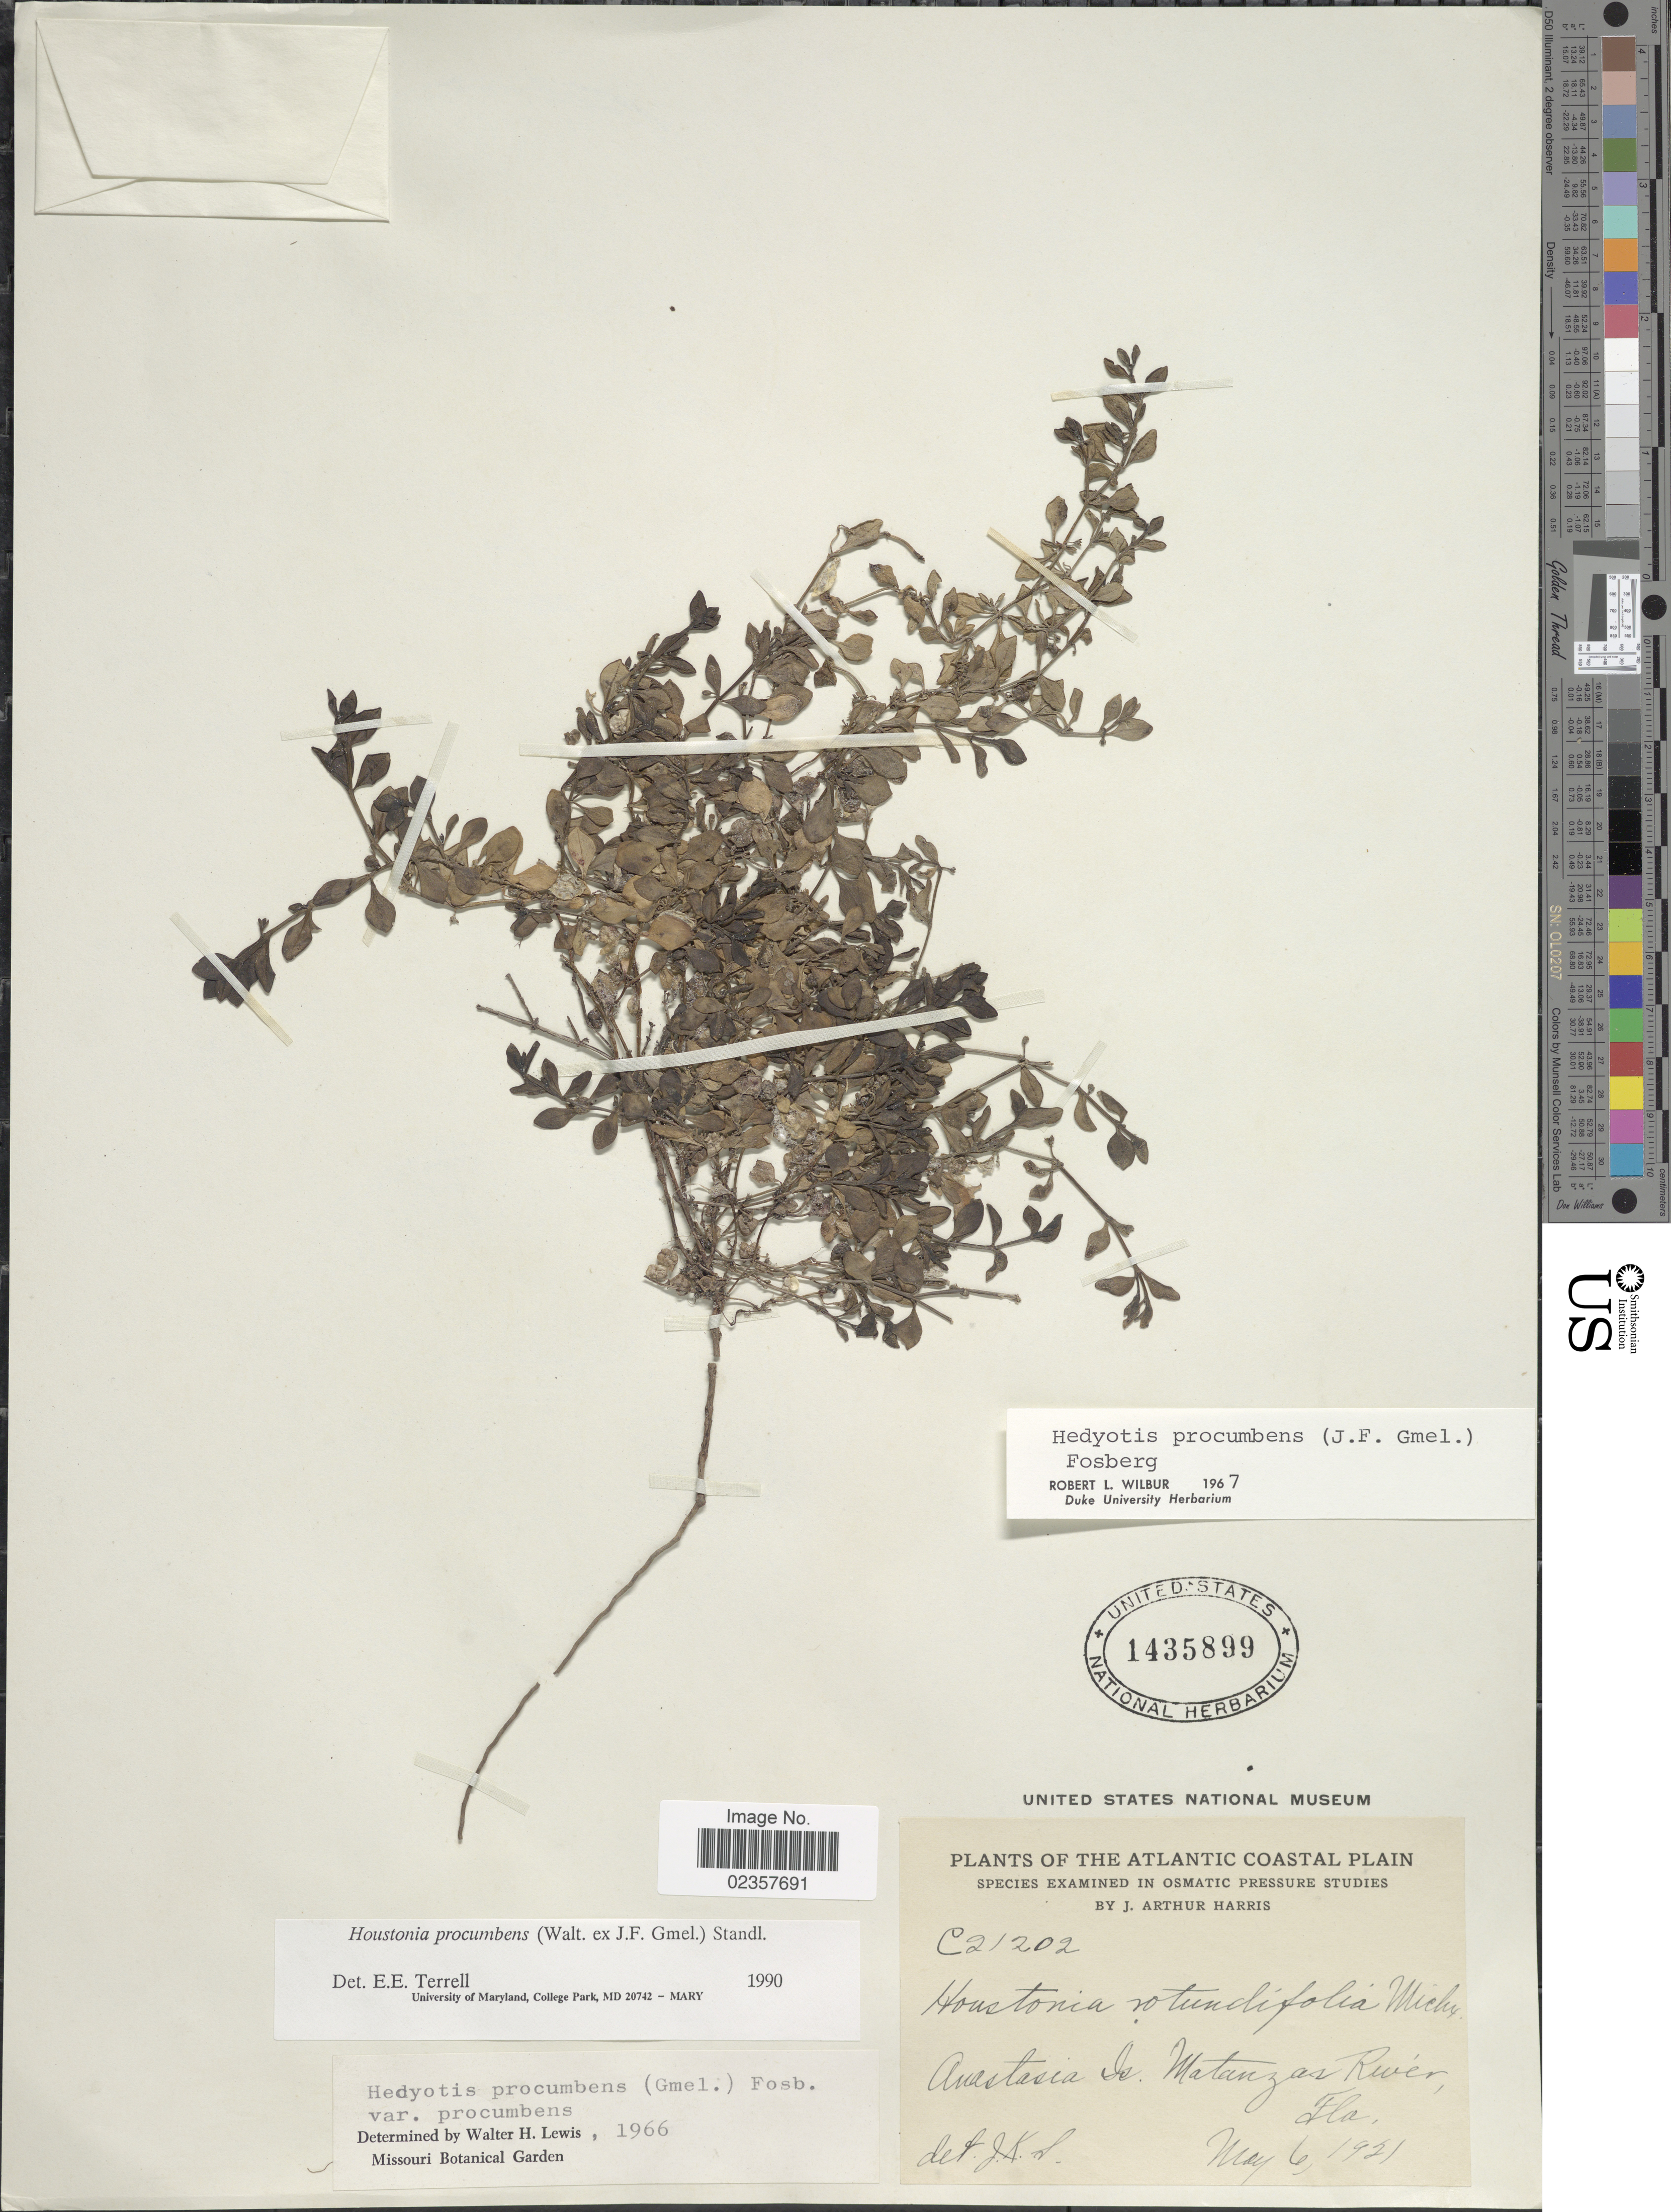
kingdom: Plantae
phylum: Tracheophyta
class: Magnoliopsida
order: Gentianales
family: Rubiaceae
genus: Houstonia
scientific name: Houstonia procumbens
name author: (Walter ex J.F. Gmel.) Standl.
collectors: J. A. Harris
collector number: C21202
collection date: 1921-05-06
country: United States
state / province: Florida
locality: Anastasia Is. Matanzas River. Fla. Atlantic Coastal Plain.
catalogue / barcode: US 1435899